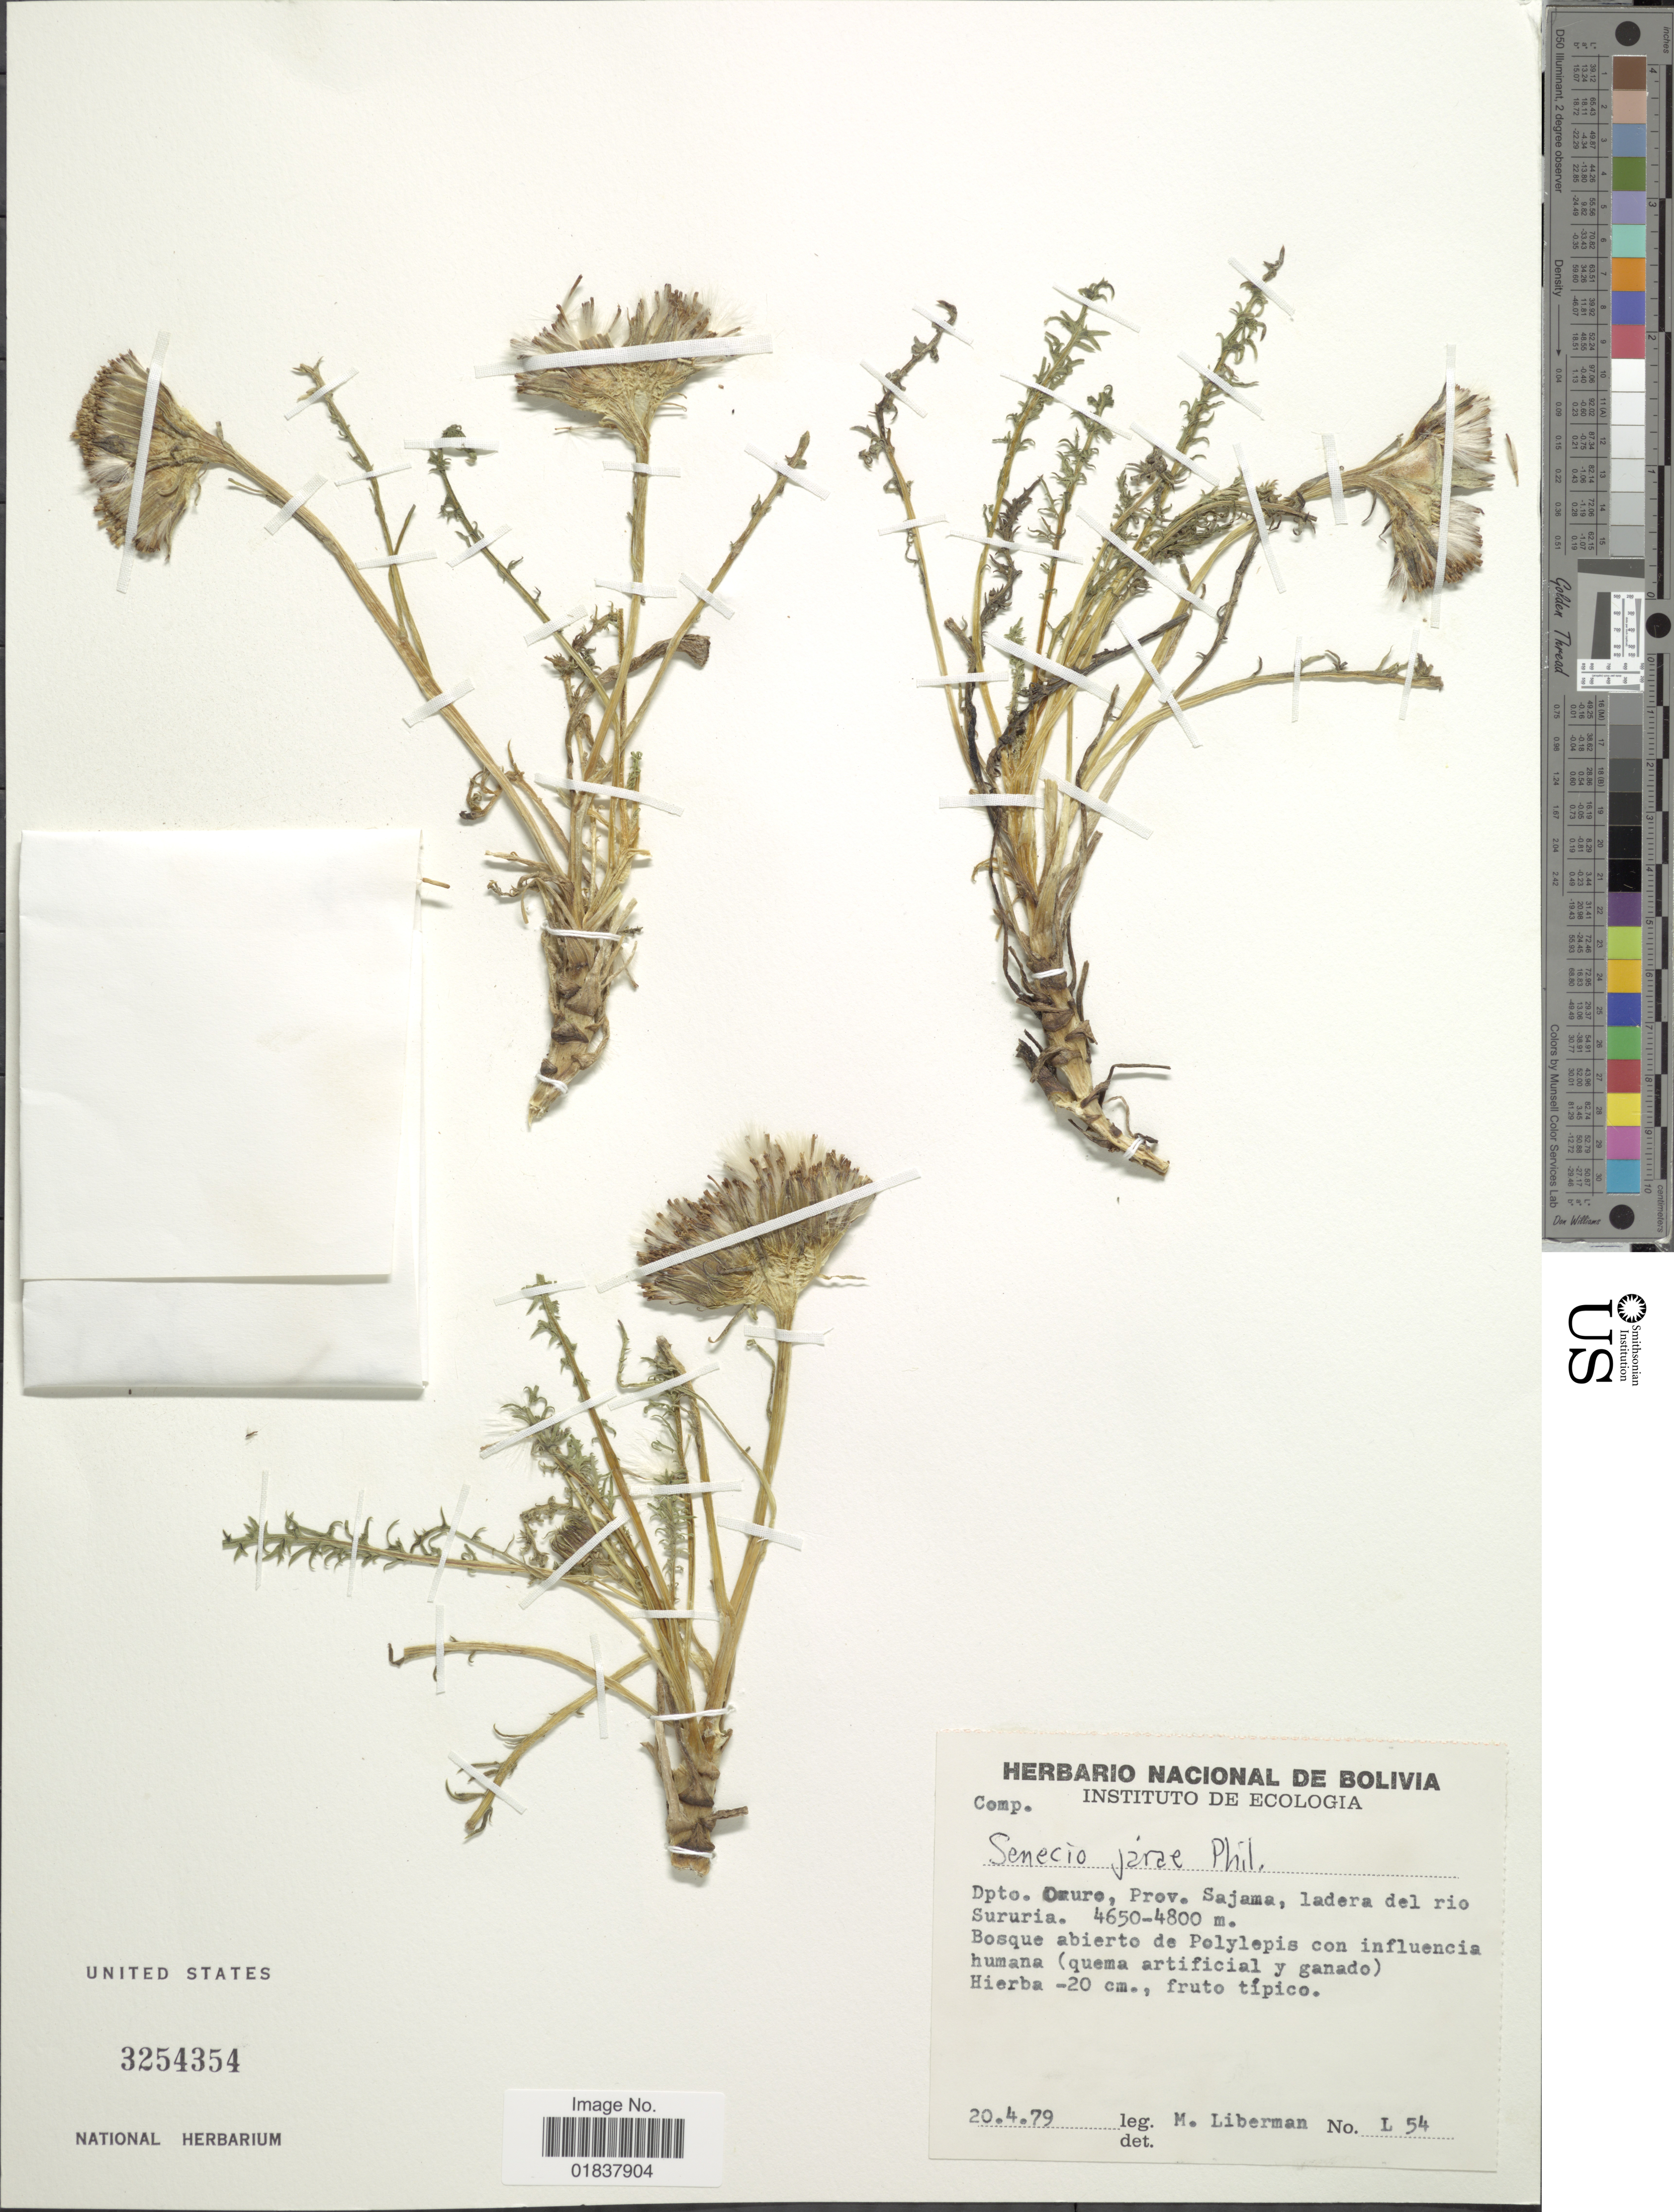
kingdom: Plantae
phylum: Tracheophyta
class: Magnoliopsida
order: Asterales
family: Asteraceae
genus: Senecio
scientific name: Senecio jarae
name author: Phil.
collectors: M. Liberman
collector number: L54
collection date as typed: Transcribed d/m/y: 20/4/79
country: Bolivia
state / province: Oruro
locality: Prov. Sajama, ladera del rio Sururia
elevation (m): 4650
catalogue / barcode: US 3254354